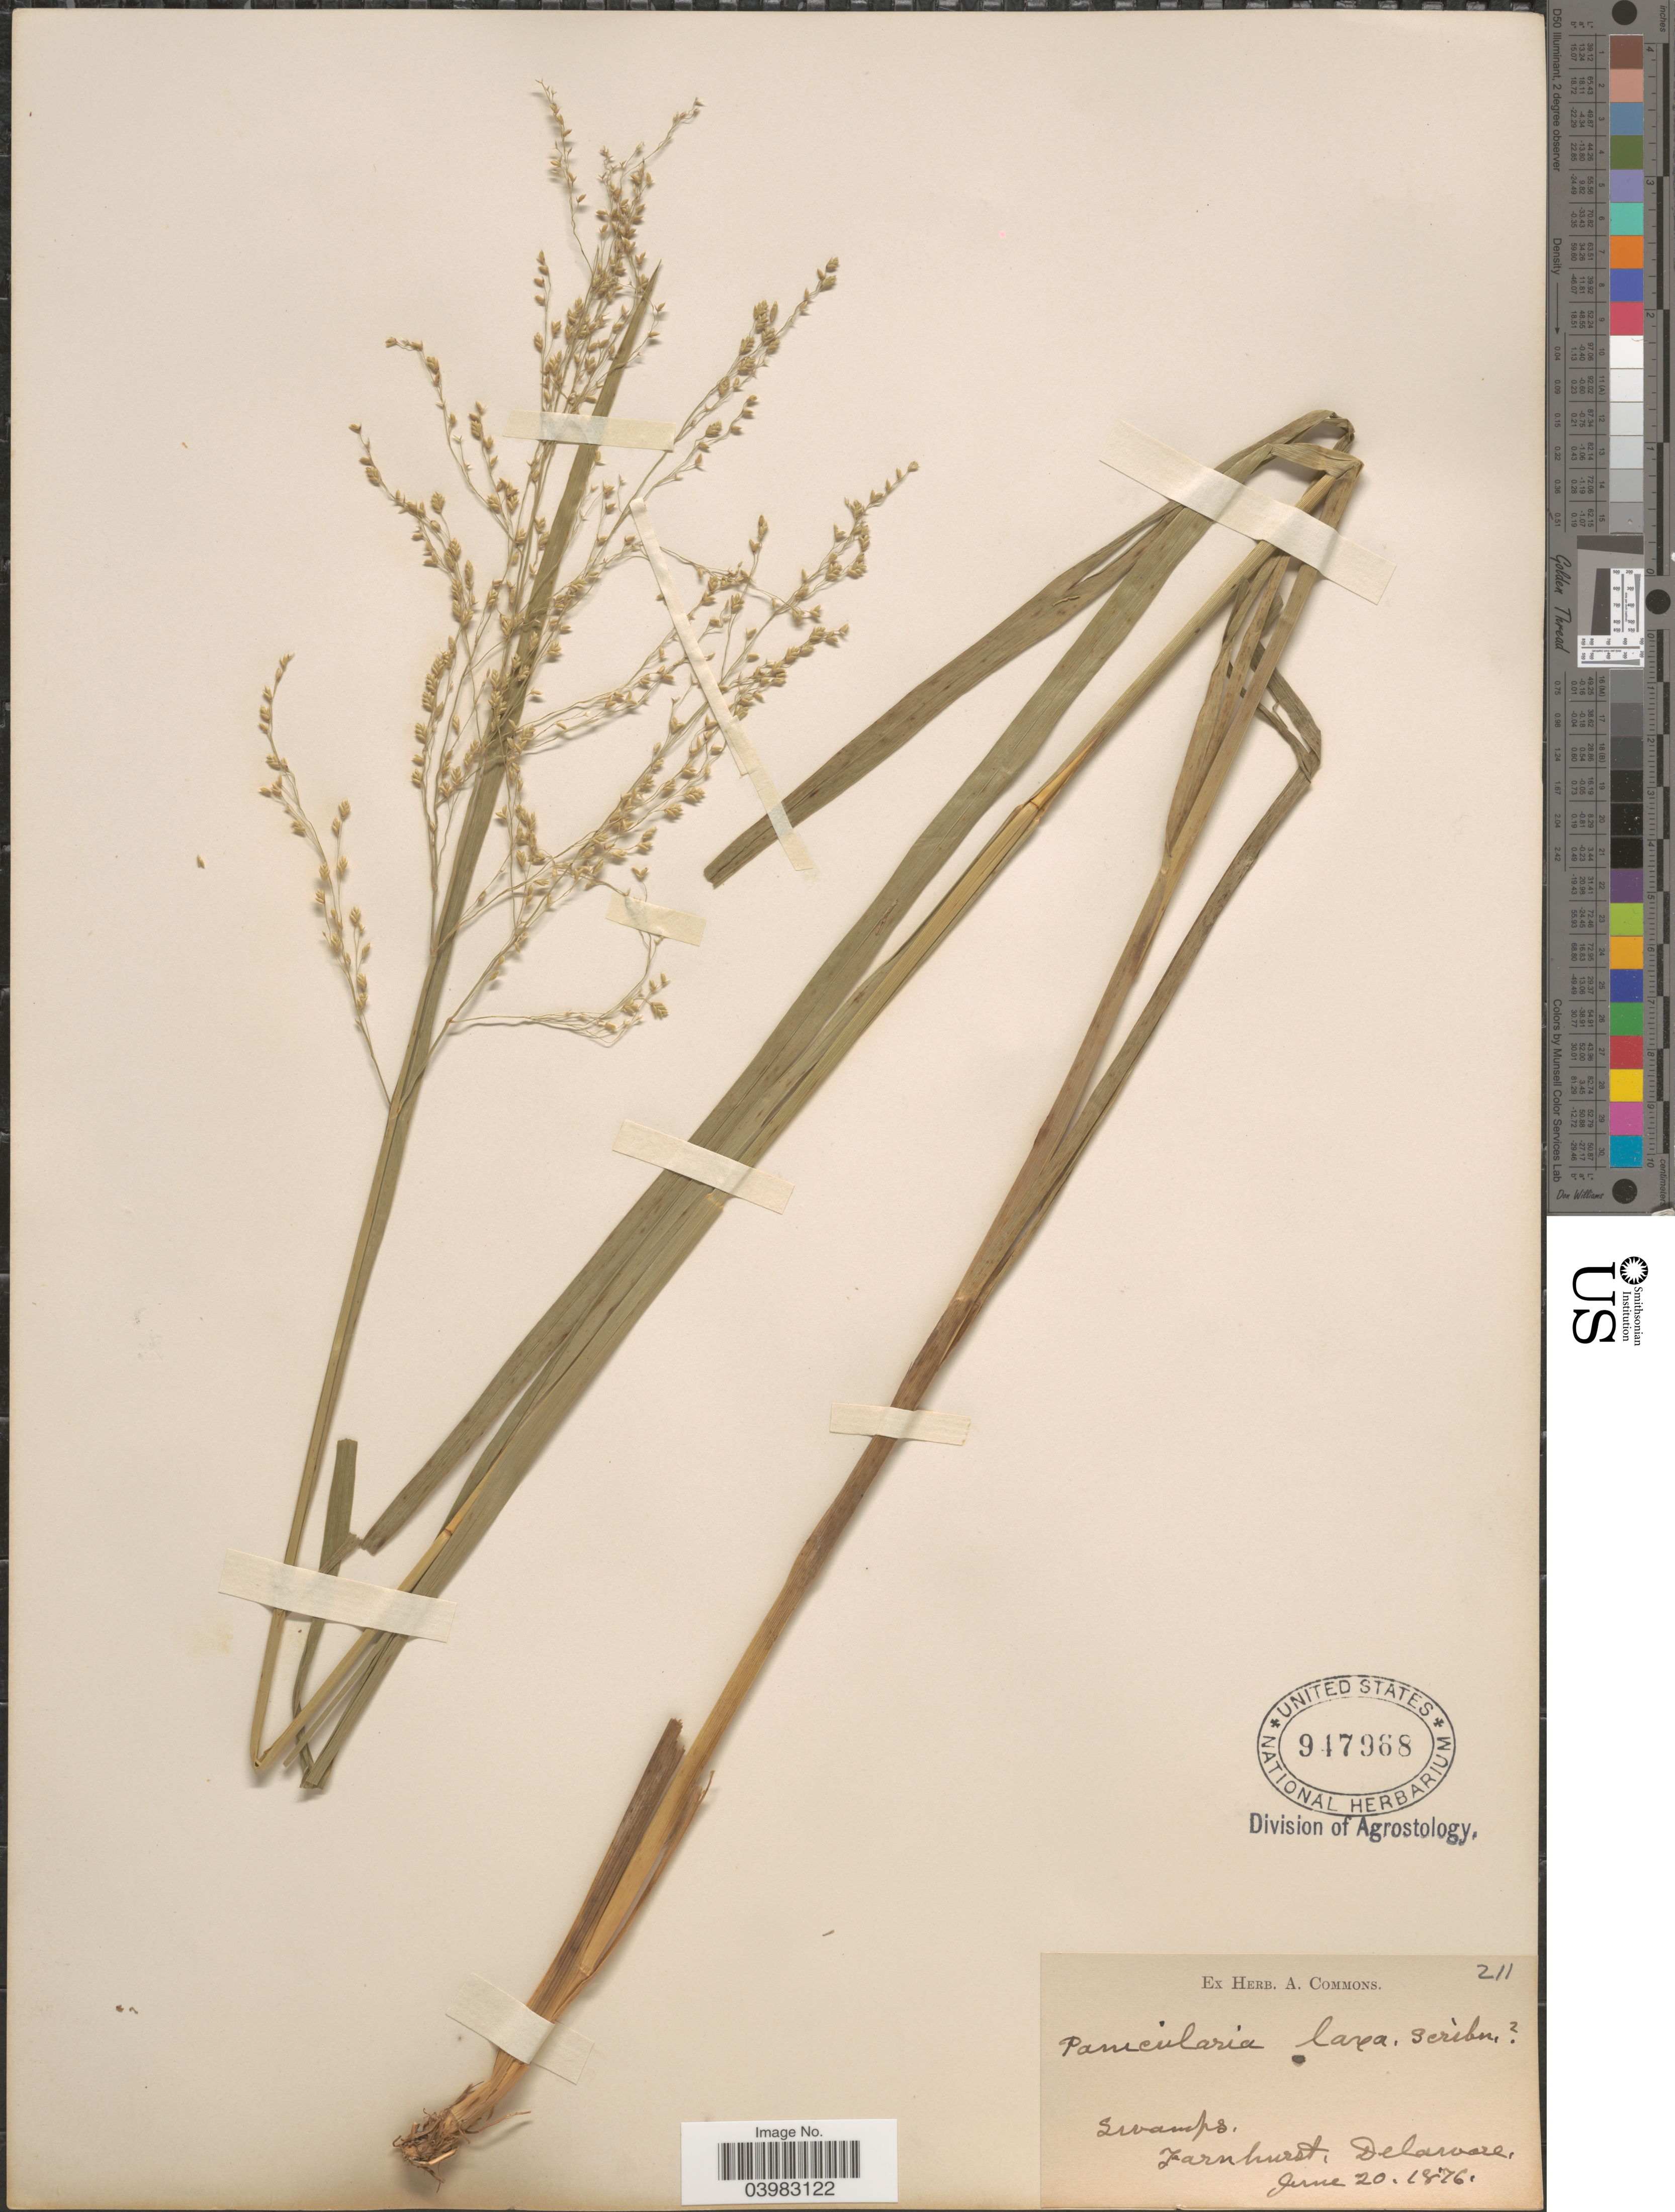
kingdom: Plantae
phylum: Tracheophyta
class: Liliopsida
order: Poales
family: Poaceae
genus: Glyceria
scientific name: Glyceria canadensis var. laxa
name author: (Scribn.) Hitchc.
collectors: ex herb. A. Commons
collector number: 211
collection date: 1876-06-20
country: United States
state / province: Delaware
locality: Swamps, Farnhurst.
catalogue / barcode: US 947968